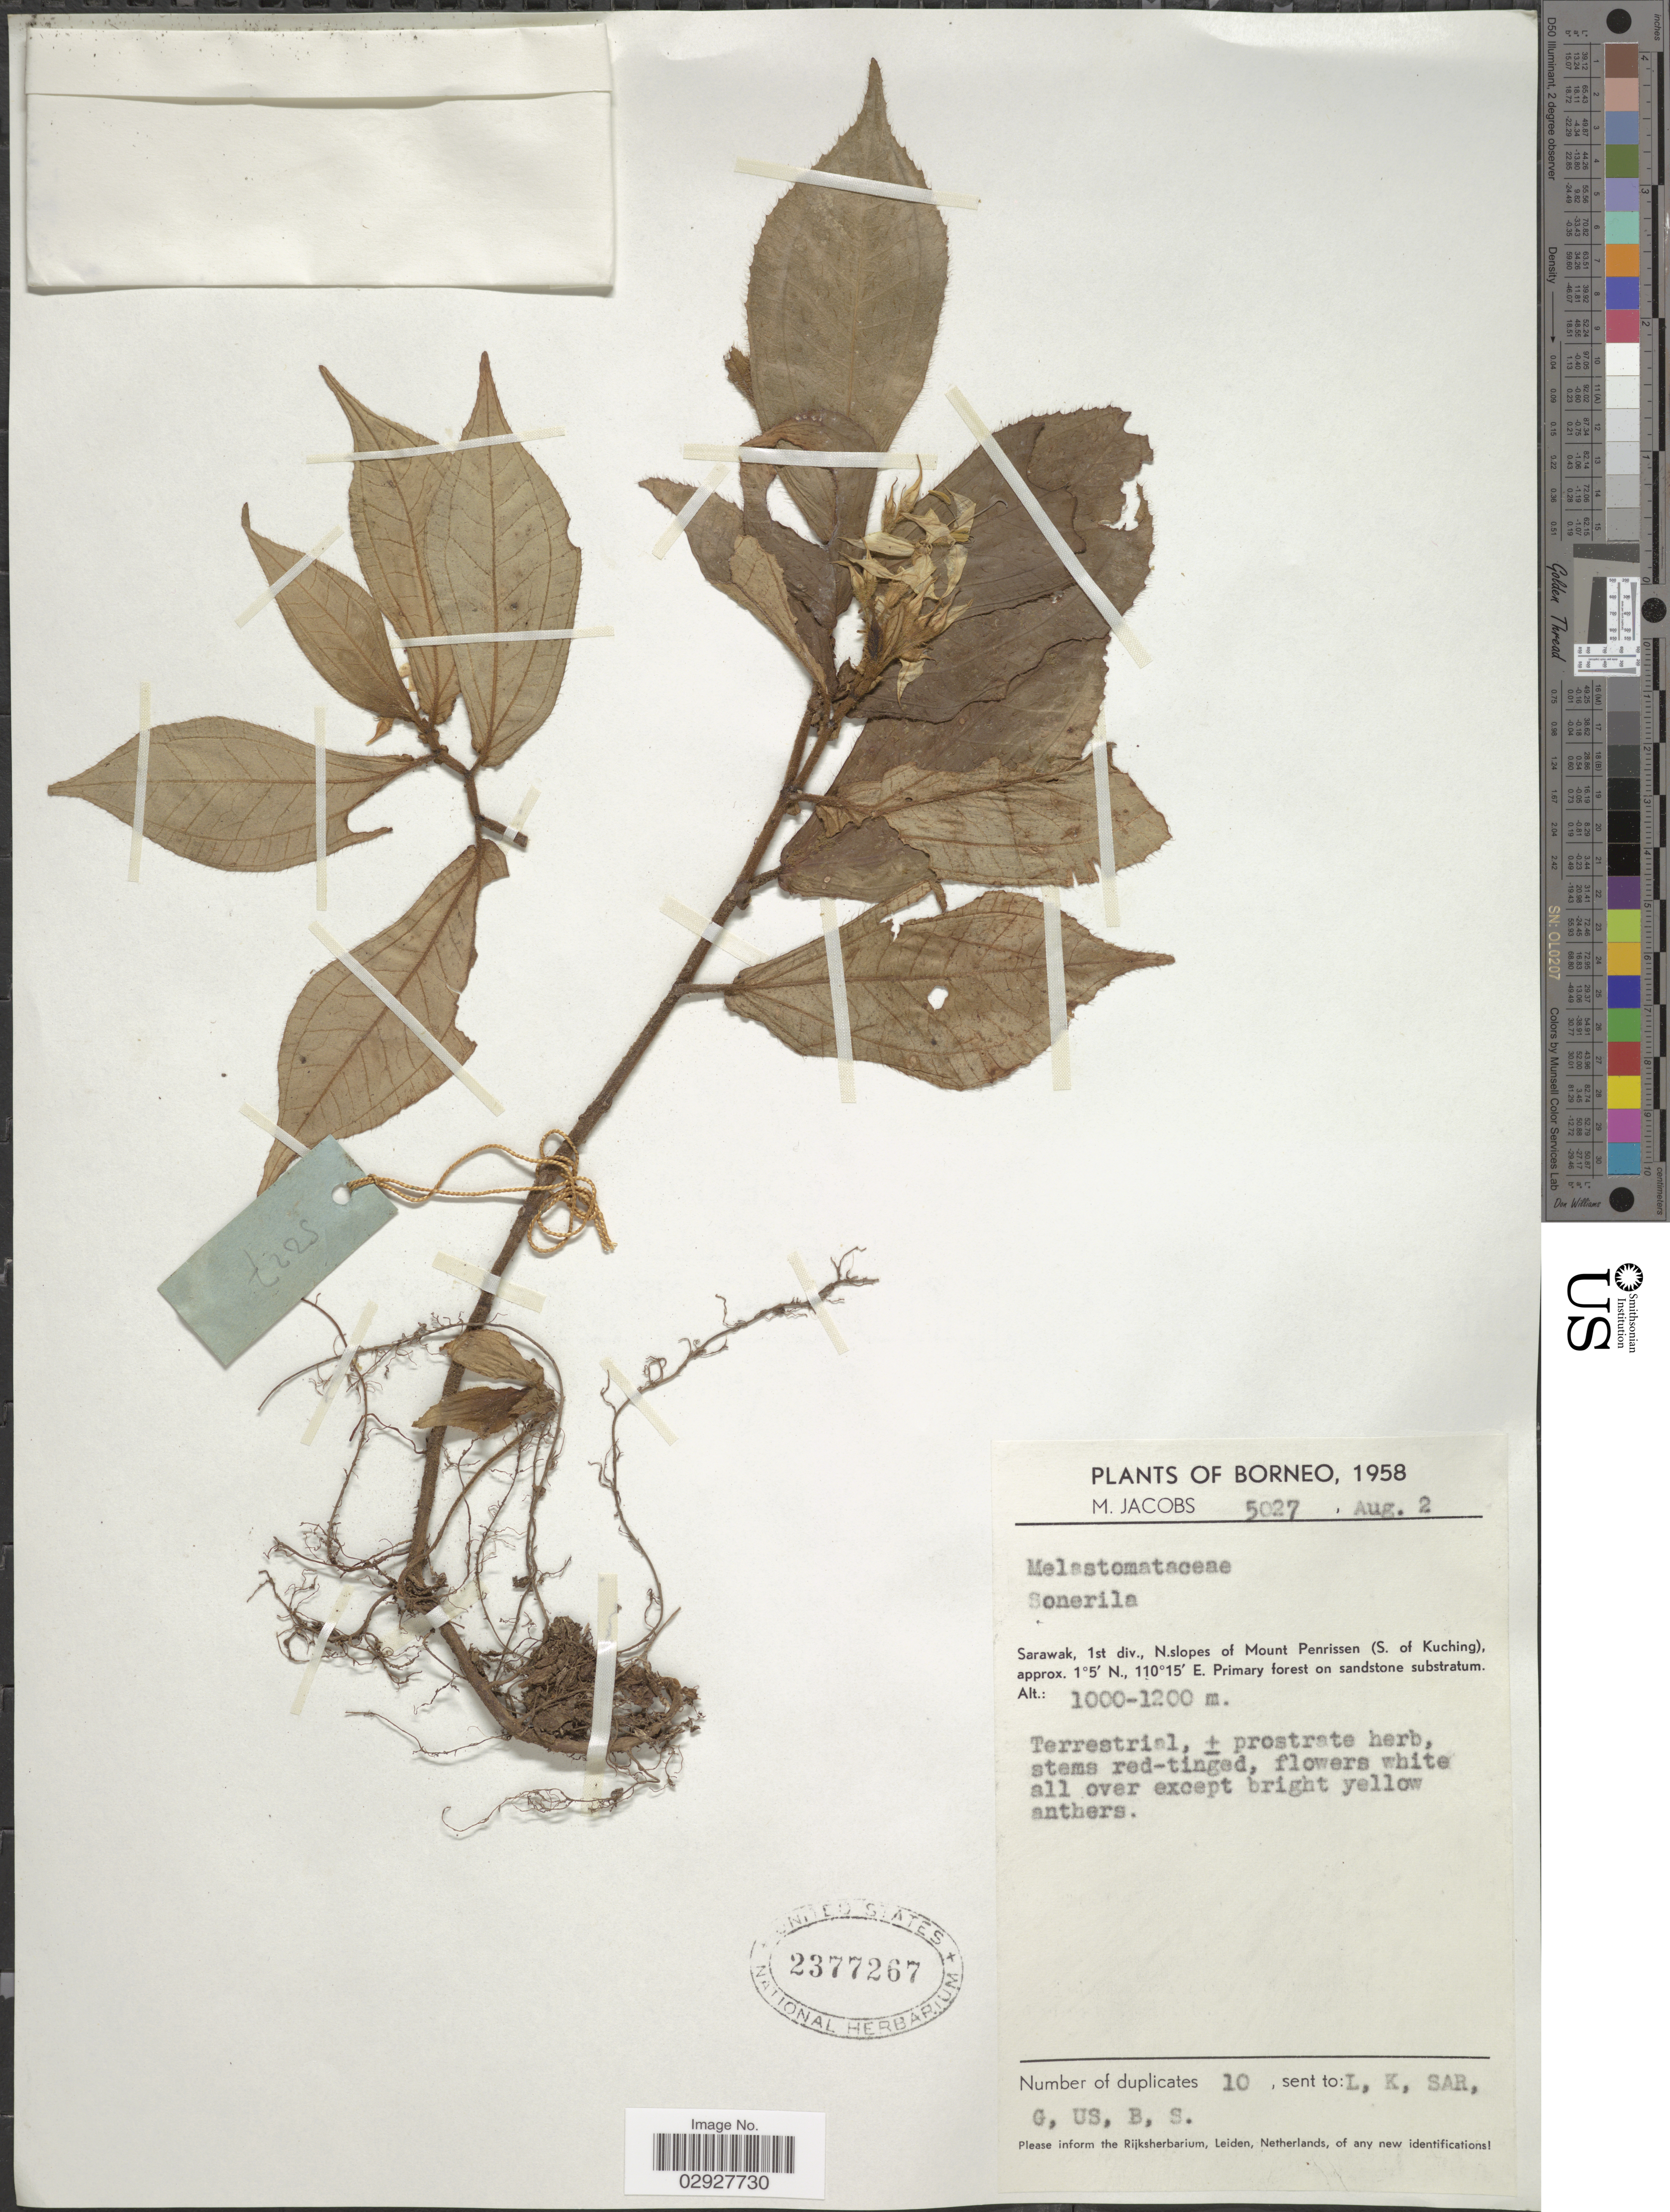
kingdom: Plantae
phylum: Tracheophyta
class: Magnoliopsida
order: Myrtales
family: Melastomataceae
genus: Sonerila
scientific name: Sonerila sp.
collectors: M. Jacobs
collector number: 5027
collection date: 1958-08-02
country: Malaysia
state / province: Sarawak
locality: Borneo. Sarawak, 1st div., N. slopes of Mount Penrissen (S. of Kuching).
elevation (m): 1000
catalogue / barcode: US 2377267